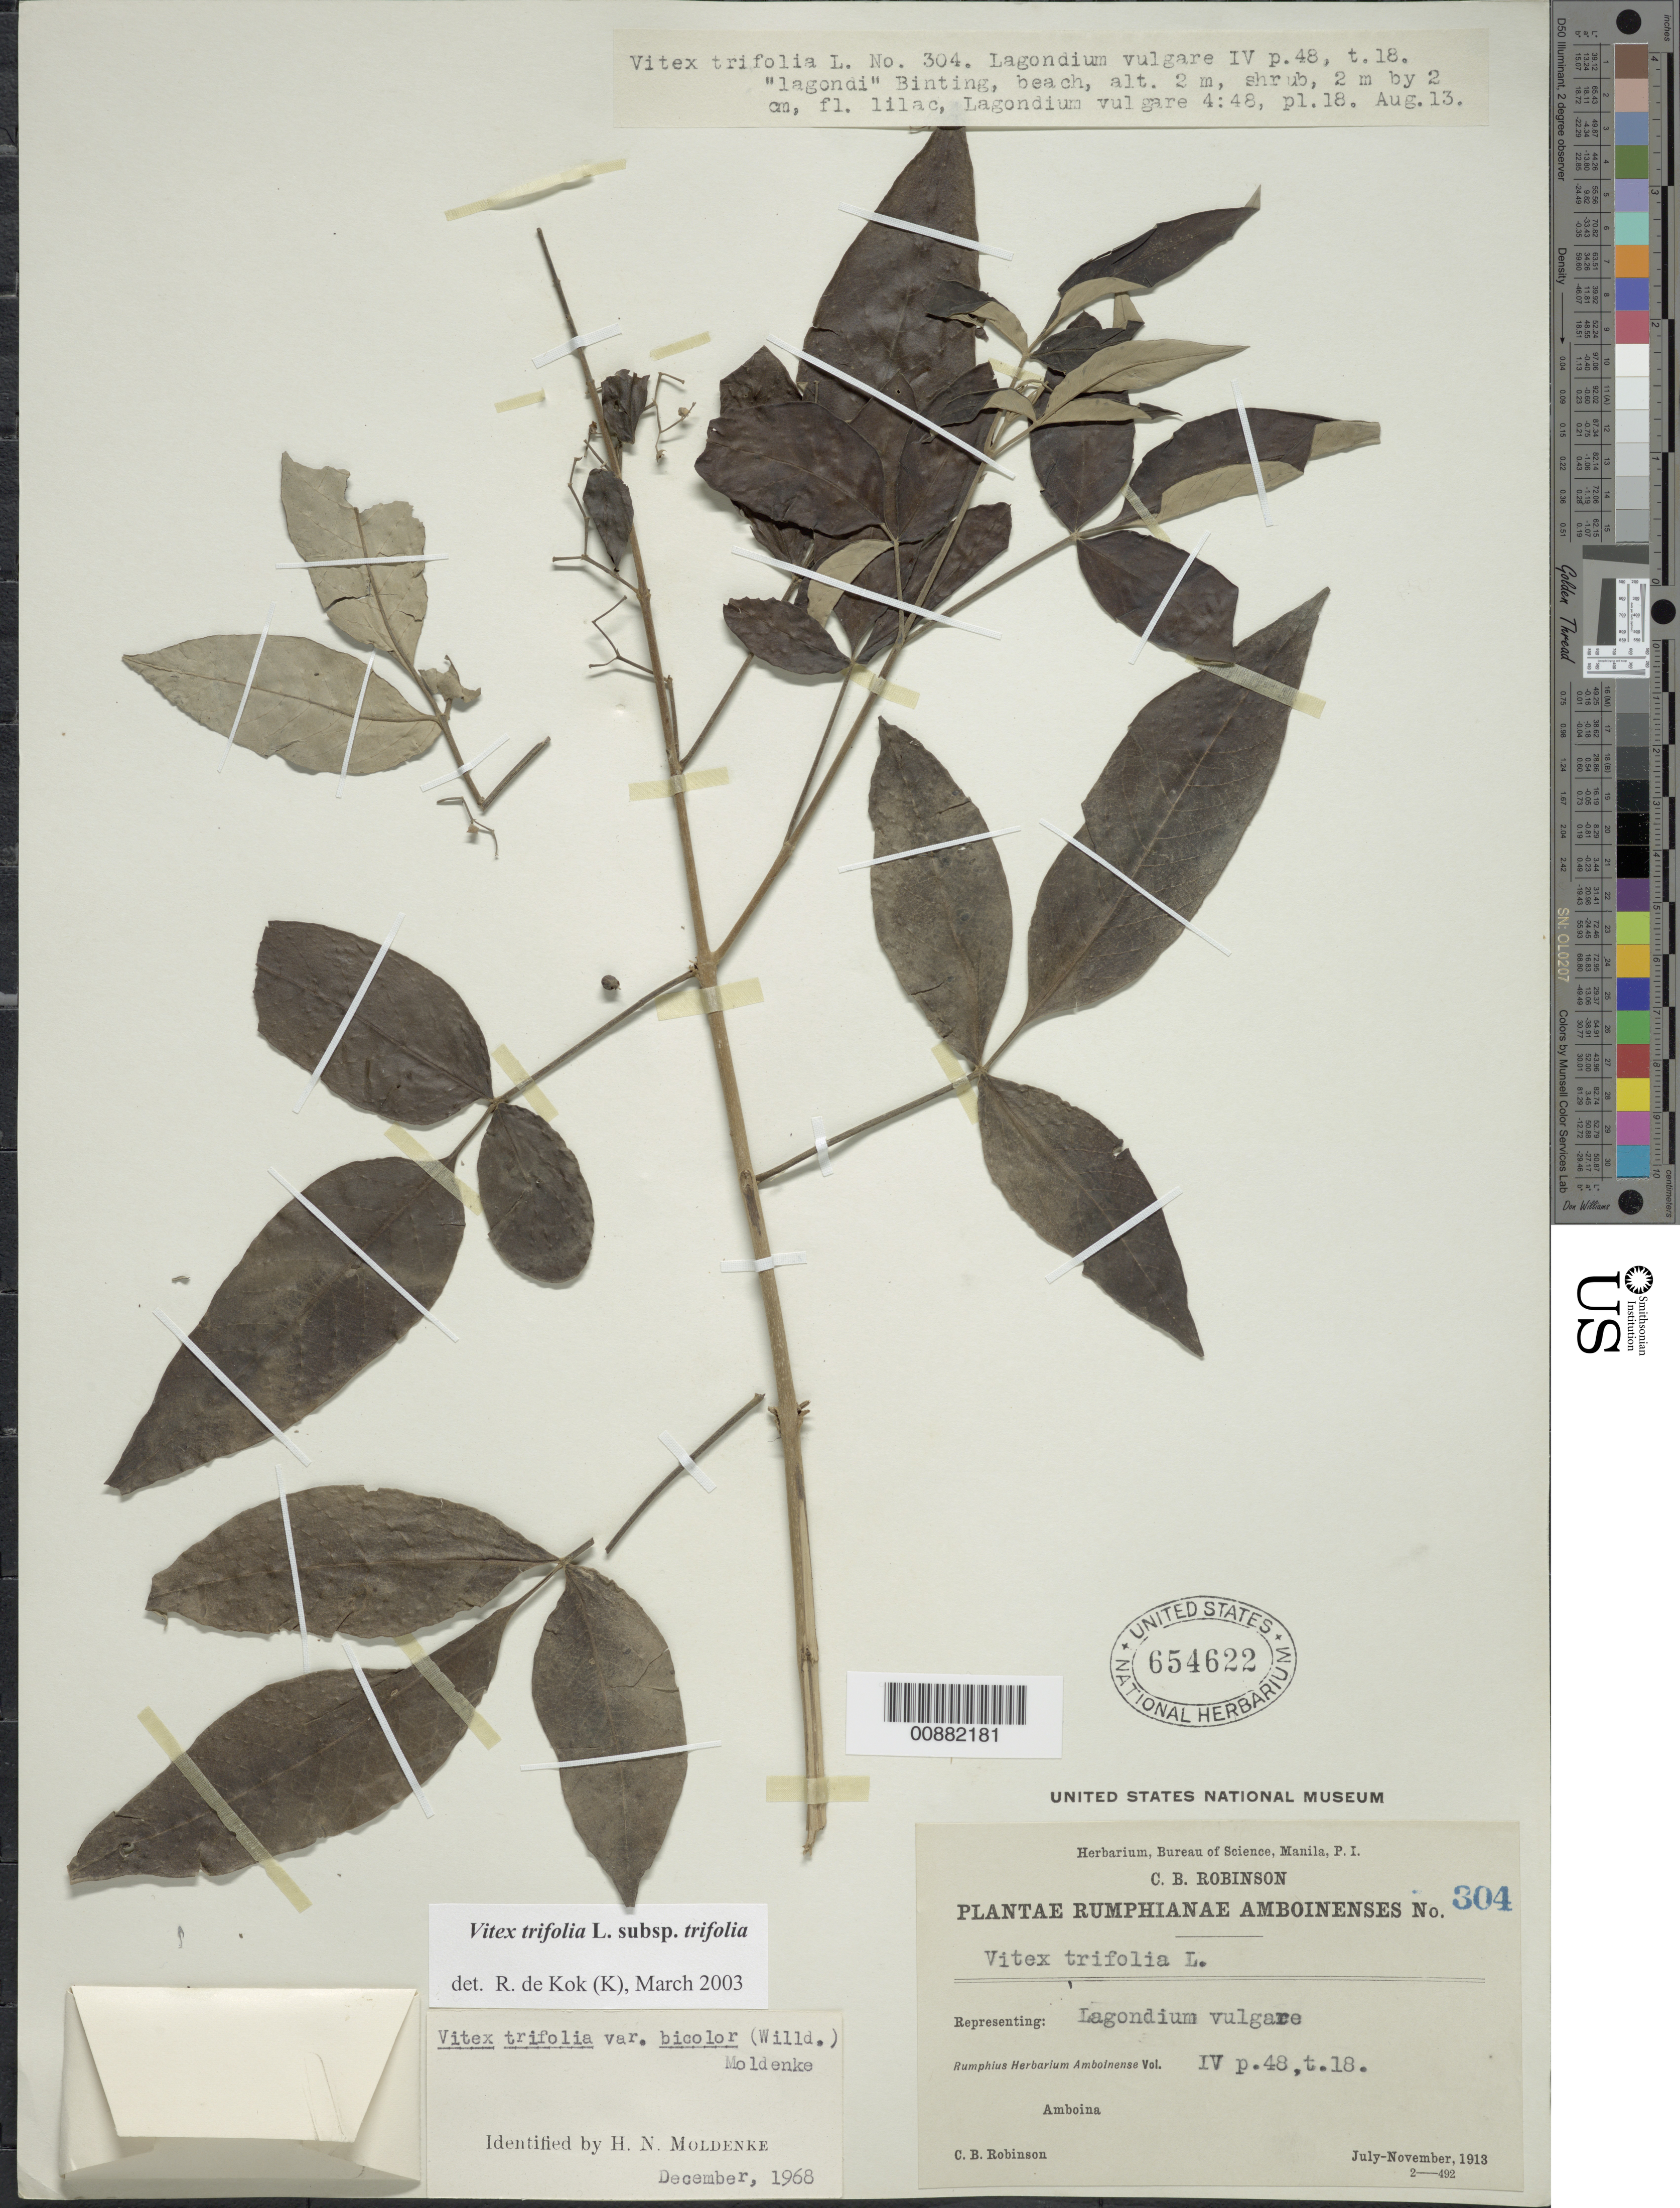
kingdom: Plantae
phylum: Tracheophyta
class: Magnoliopsida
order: Lamiales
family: Lamiaceae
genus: Vitex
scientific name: Vitex trifolia var. trifolia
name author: L.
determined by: Kok, R. de, (K)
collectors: C. Robinson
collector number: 304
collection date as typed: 12 Aug 1913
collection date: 1913-08-12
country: Indonesia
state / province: Maluku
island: Amboina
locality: Maluku, Amboina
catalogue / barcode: US 654622